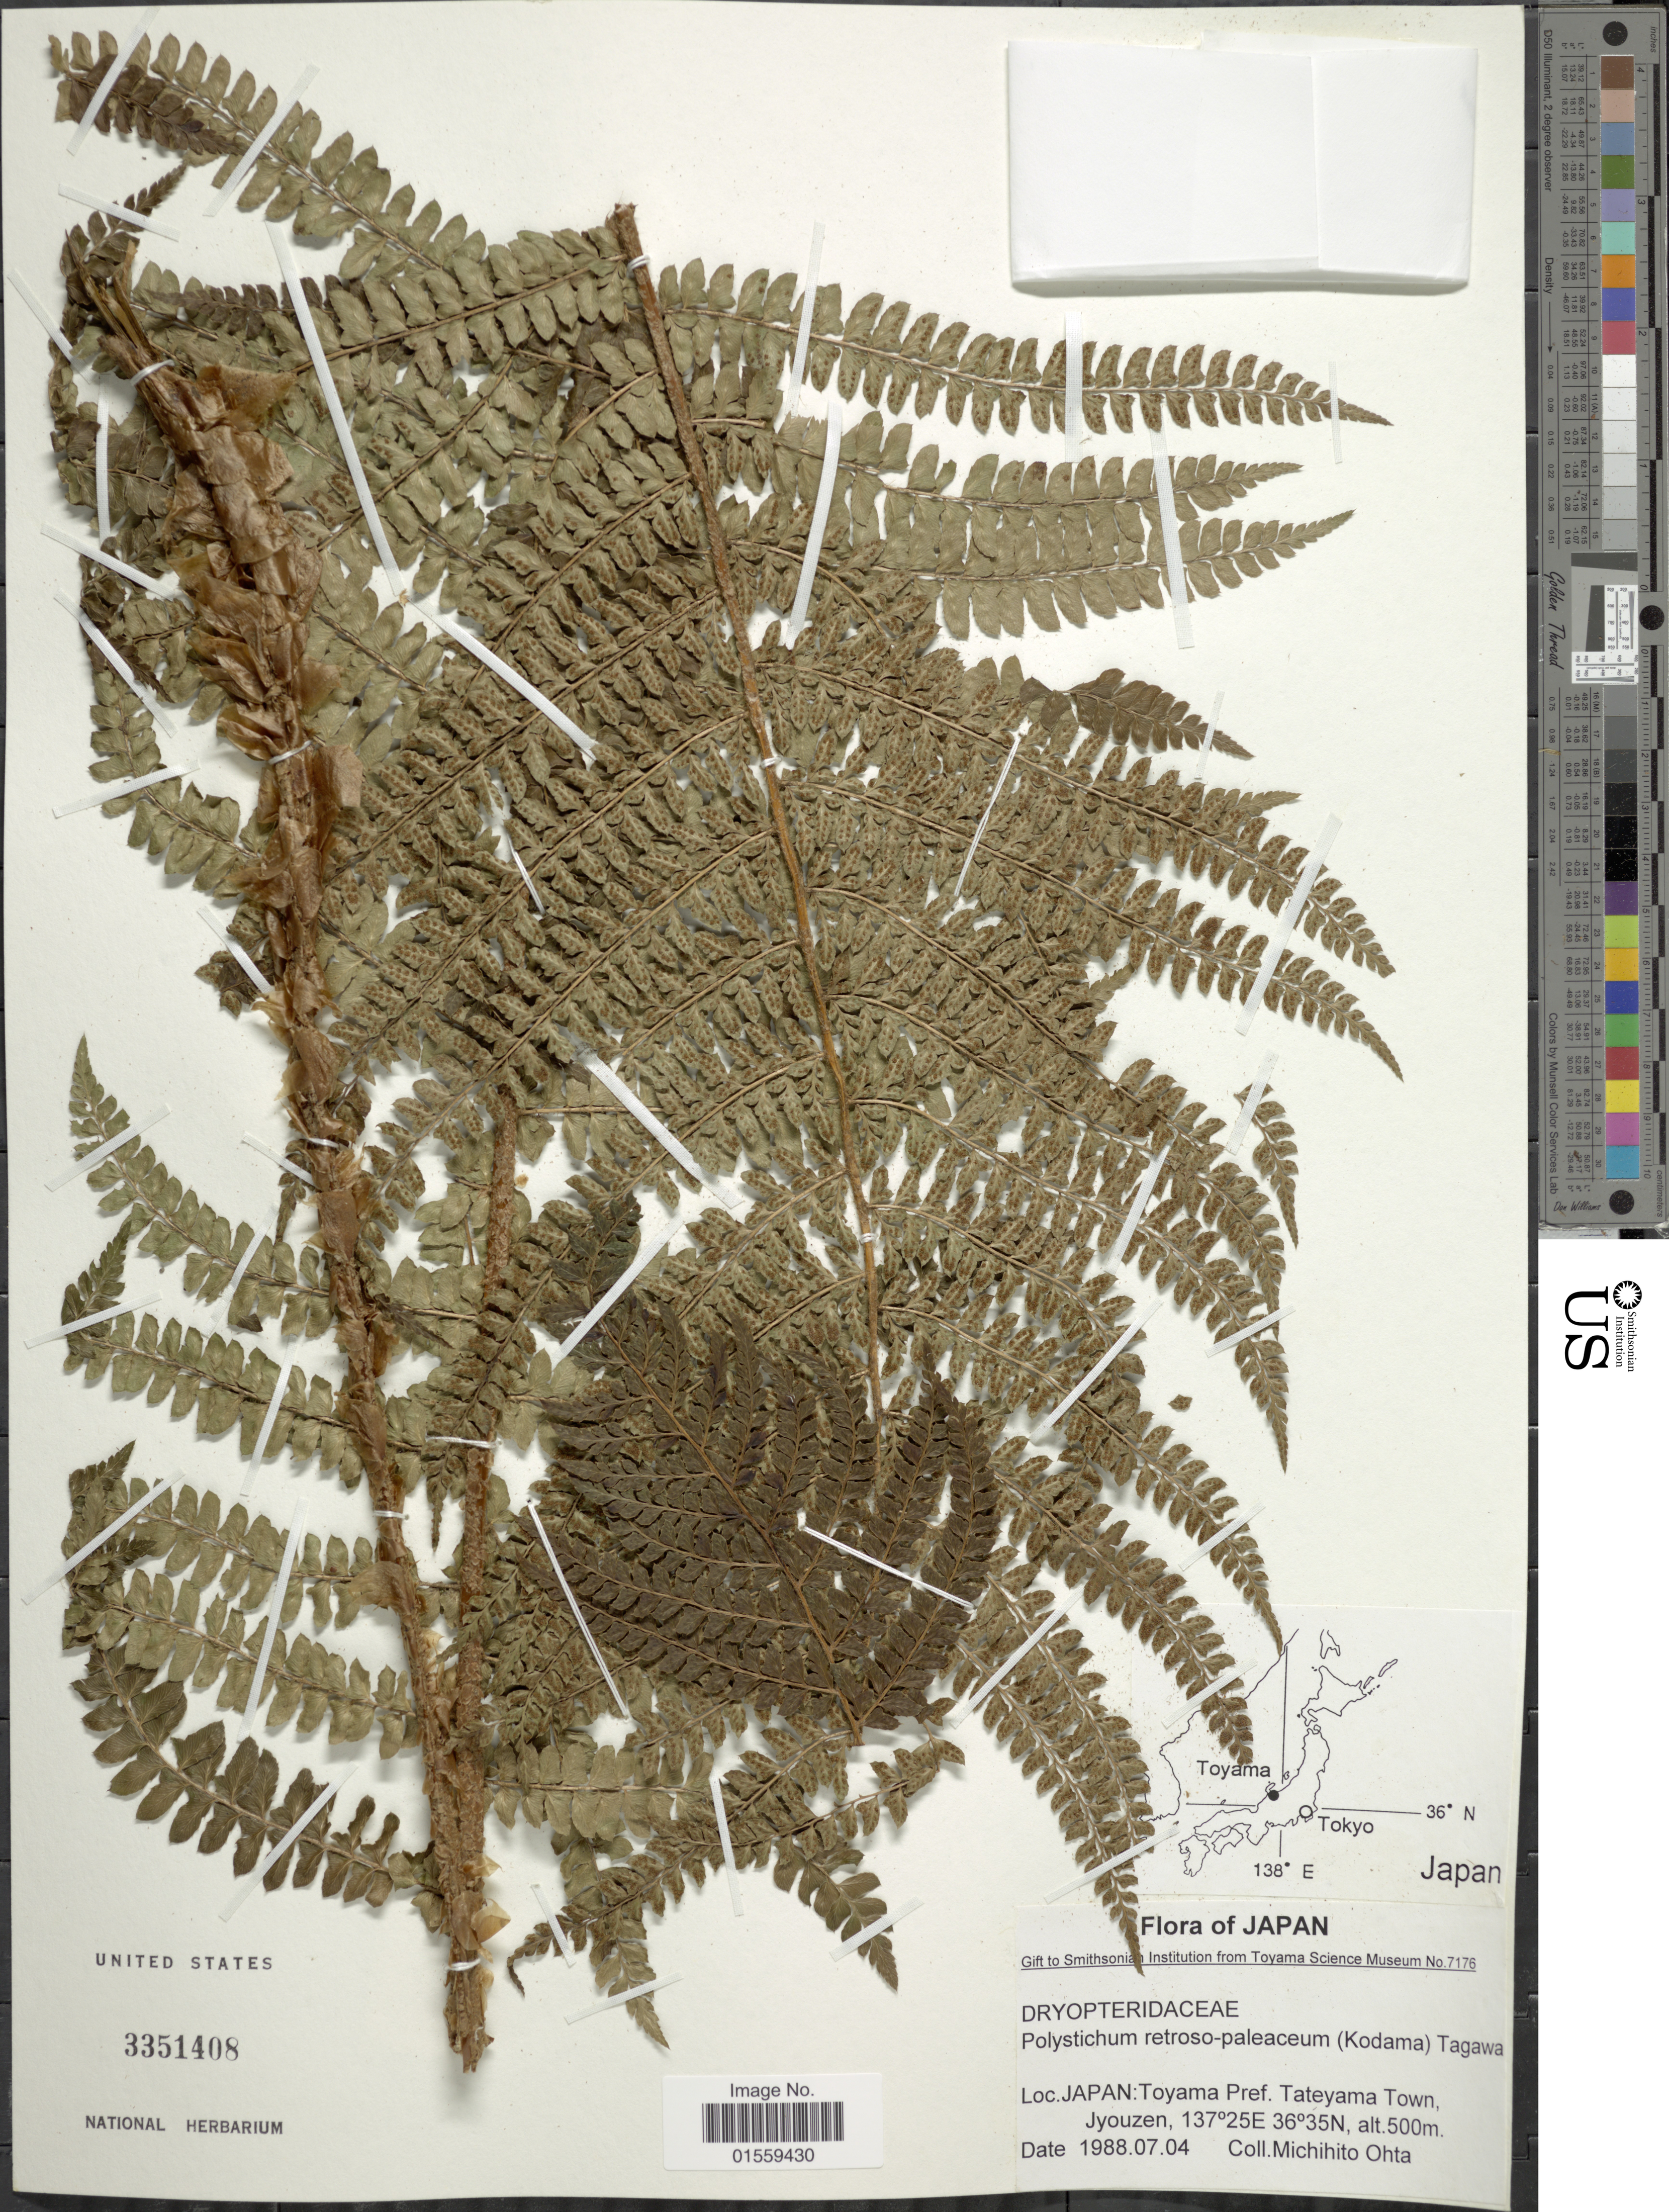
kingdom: Plantae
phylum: Tracheophyta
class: Polypodiopsida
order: Polypodiales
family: Dryopteridaceae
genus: Polystichum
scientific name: Polystichum retrosopaleaceum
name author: (Kodama) Tagawa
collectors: M. Ohta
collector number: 7176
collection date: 1988-07-04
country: Japan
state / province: Toyama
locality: Toyama Pref., Tateyama Town, Jyouzen.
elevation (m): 500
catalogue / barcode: US 3351408